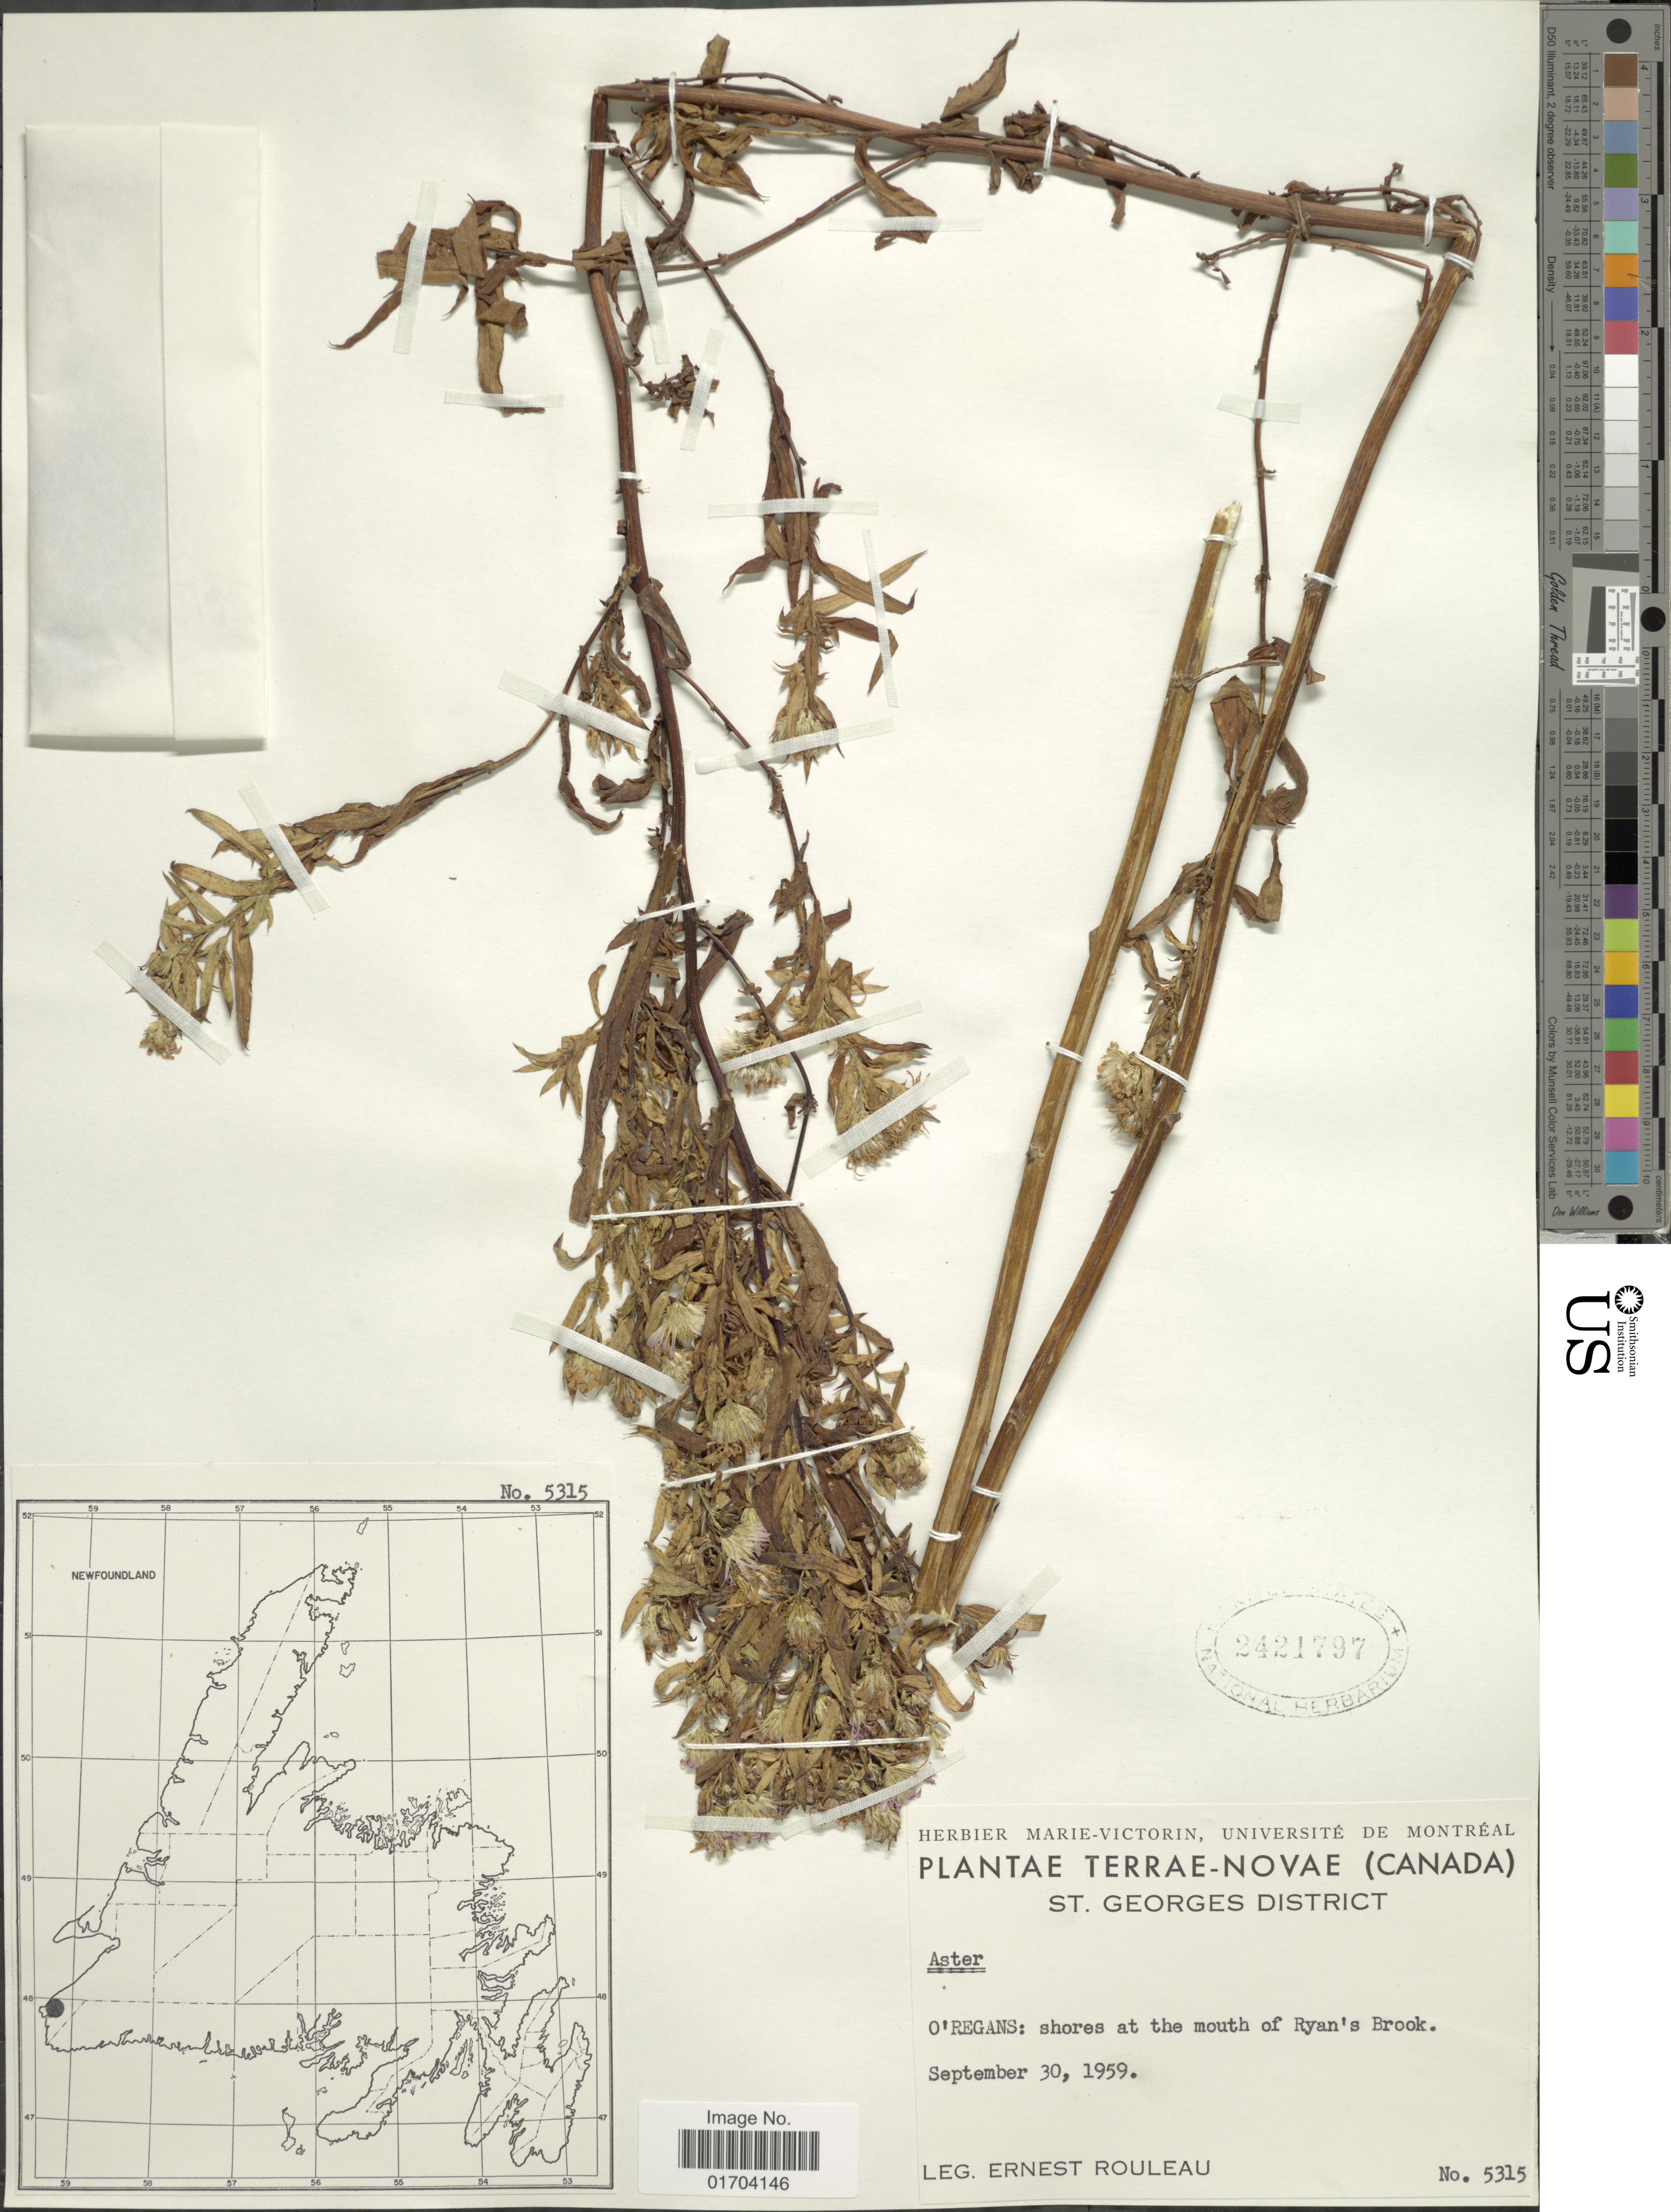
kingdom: Plantae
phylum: Tracheophyta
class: Magnoliopsida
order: Asterales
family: Asteraceae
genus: Symphyotrichum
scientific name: Symphyotrichum sp.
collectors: E. Rouleau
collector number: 5315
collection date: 1959-09-30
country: Canada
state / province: Newfoundland and Labrador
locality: Terrae-Novae, St. Georges District, O'Regans: shores at the mouth of Ryan's Brook.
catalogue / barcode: US 2421797